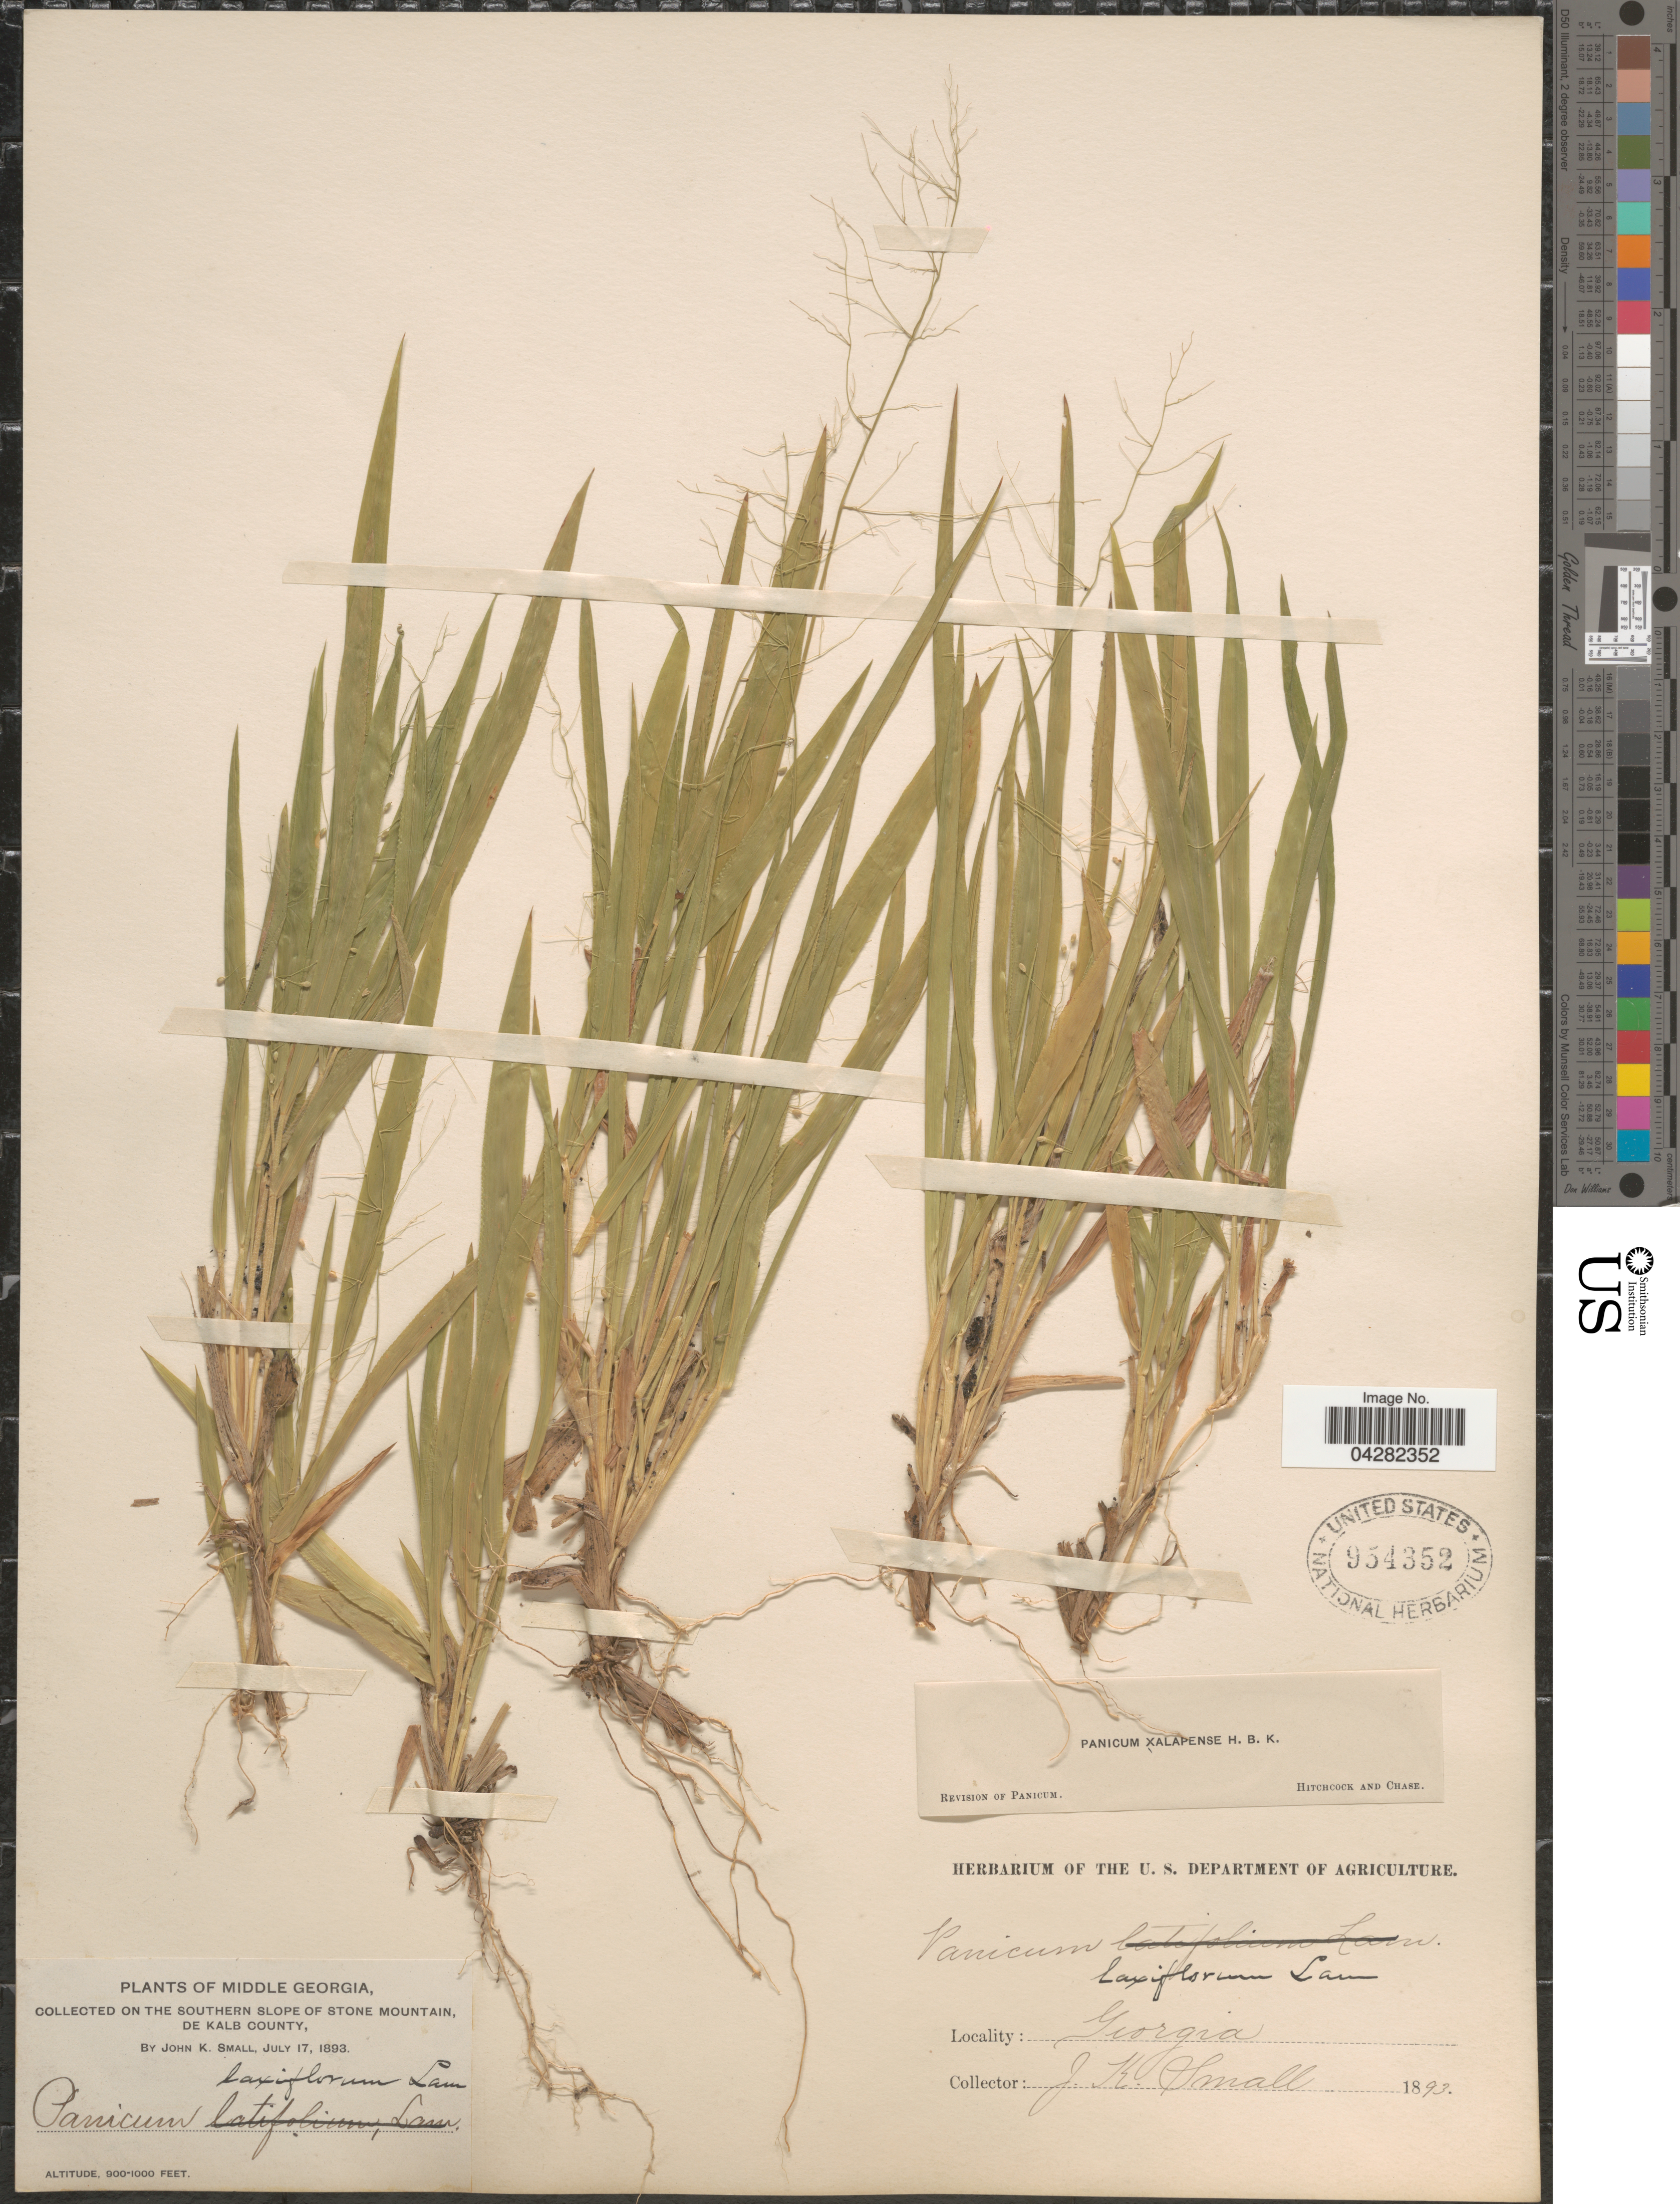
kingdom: Plantae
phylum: Tracheophyta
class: Liliopsida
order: Poales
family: Poaceae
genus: Dichanthelium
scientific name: Dichanthelium laxiflorum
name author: (Lam.) Gould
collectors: J. K. Small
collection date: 1893-07-17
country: United States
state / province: Georgia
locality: Middle Georgia, on the southern slope of Stone Mountain, De Kalb county.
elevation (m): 274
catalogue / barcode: US 954352